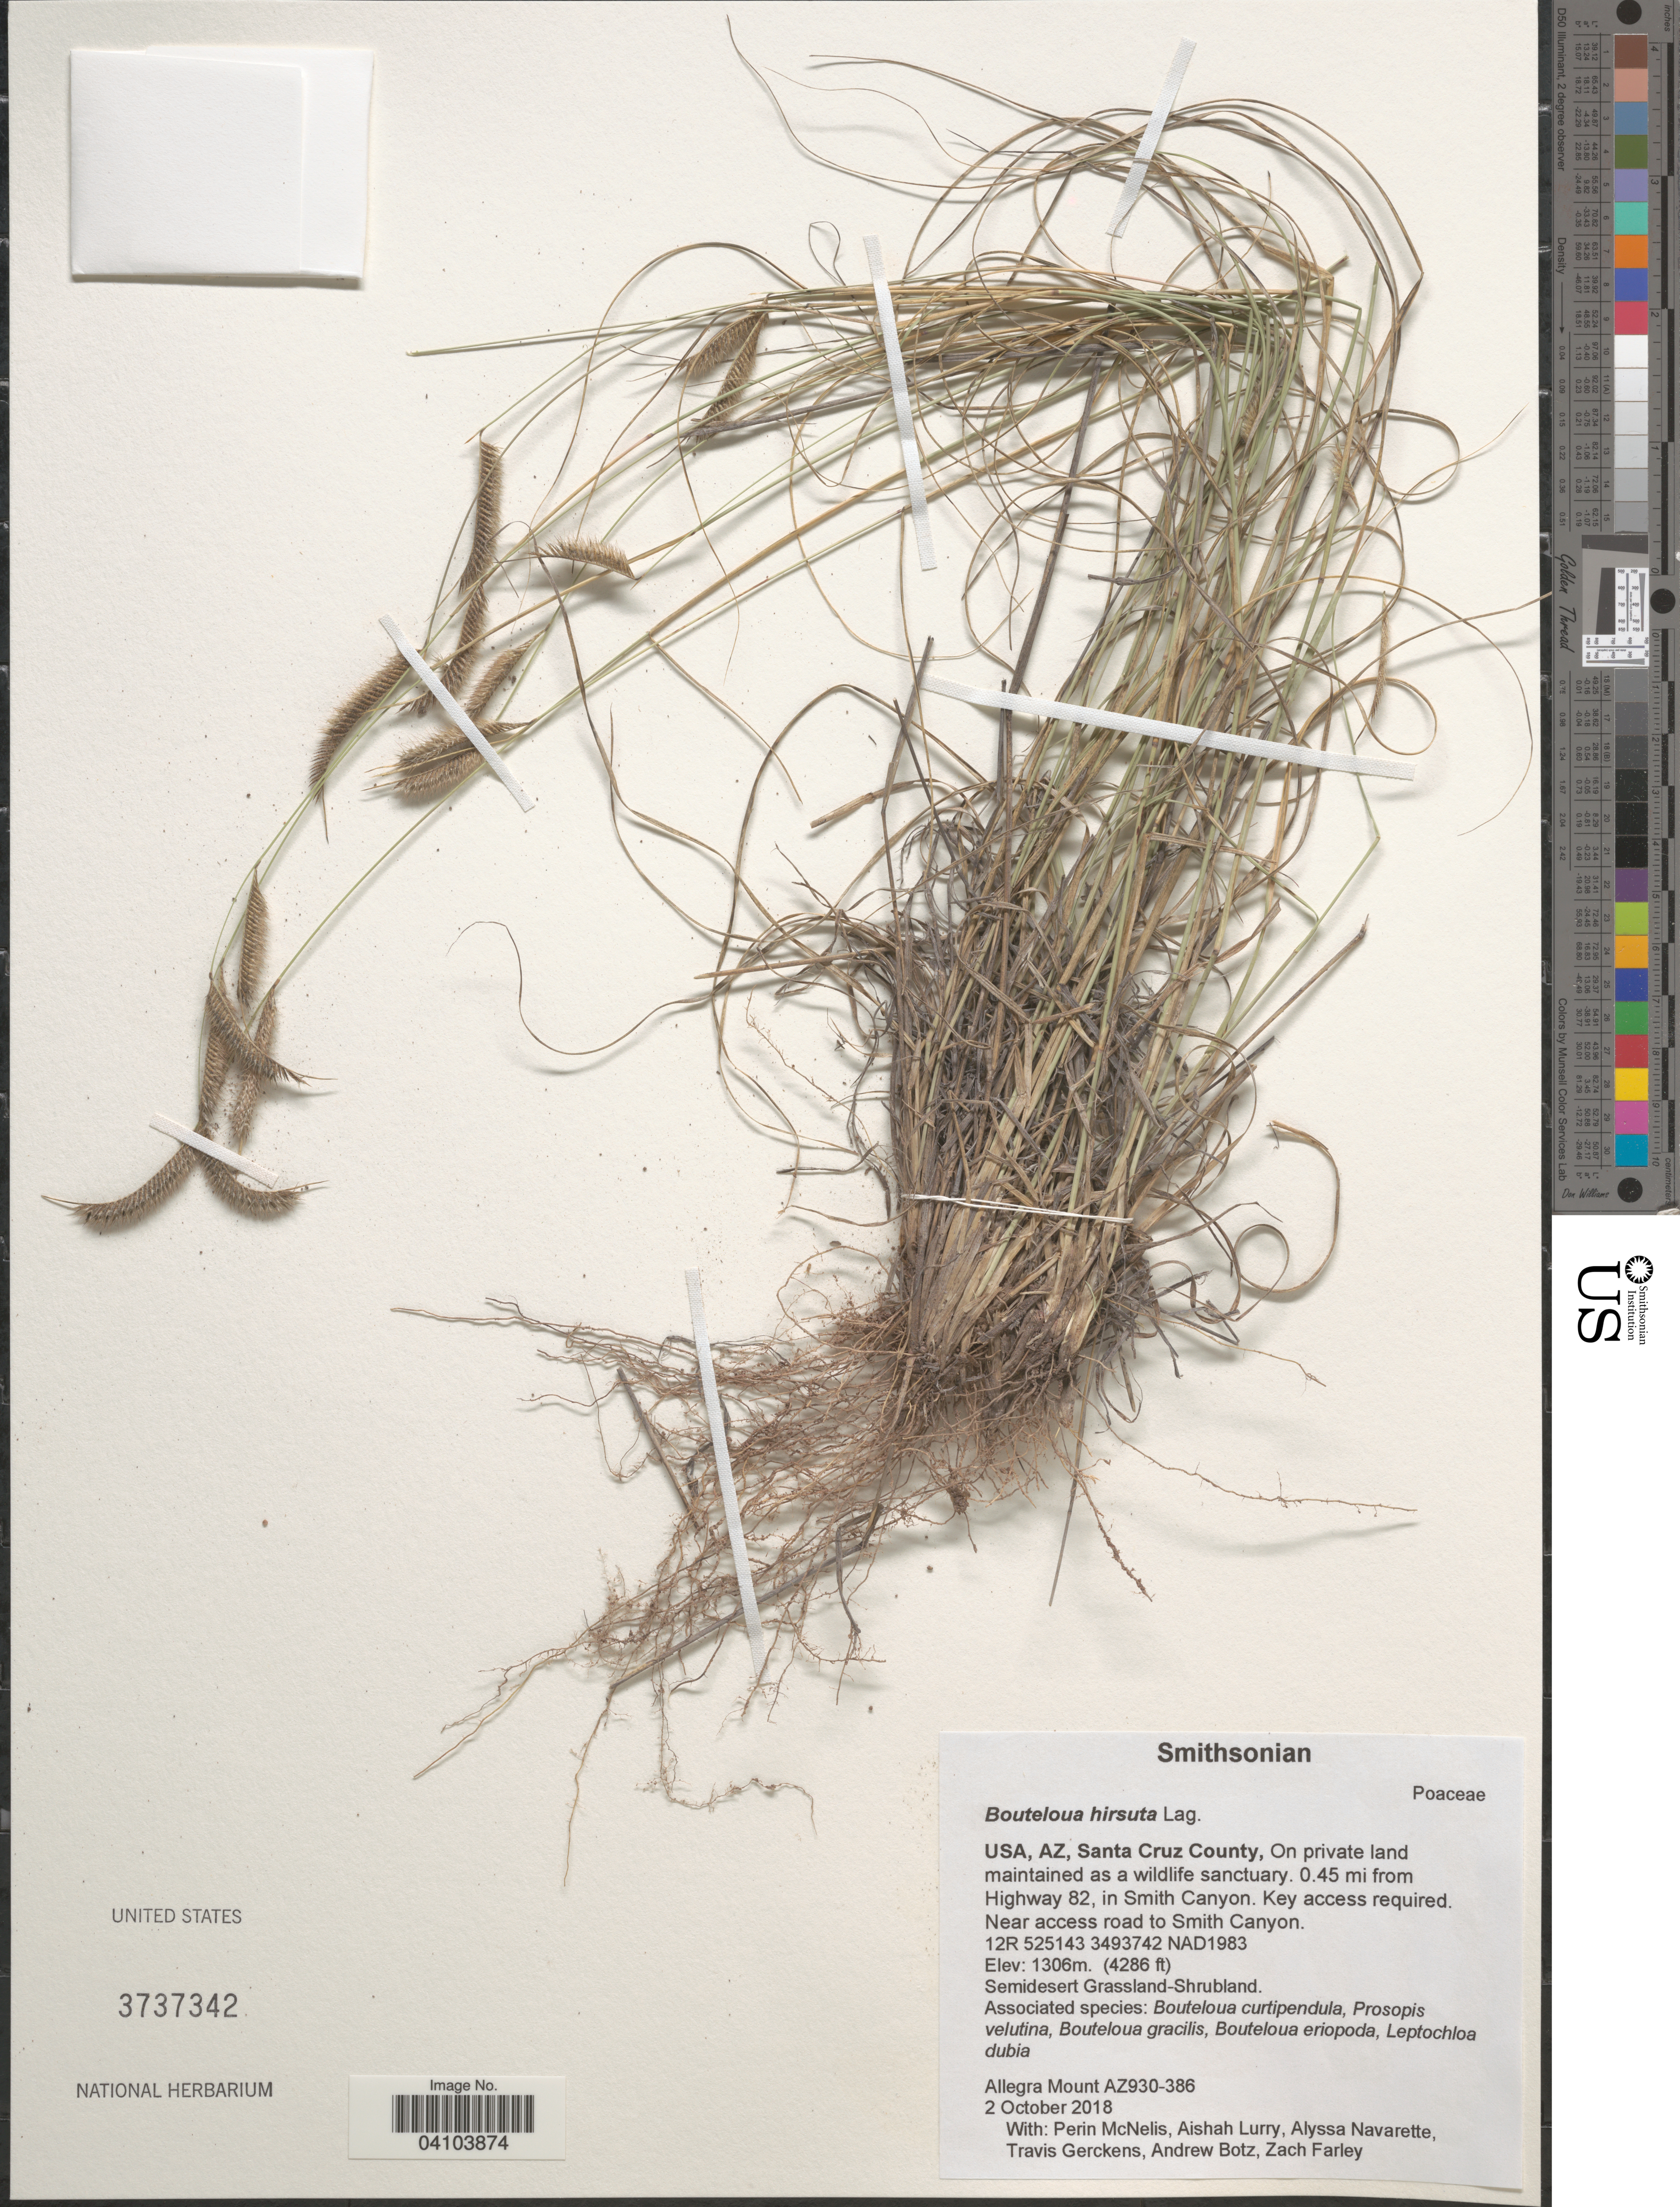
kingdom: Plantae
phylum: Tracheophyta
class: Liliopsida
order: Poales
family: Poaceae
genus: Bouteloua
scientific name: Bouteloua hirsuta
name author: Lag.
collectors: A. Mount, P. McNelis, A. Lurry, A. Navarette & et al.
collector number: AZ930-386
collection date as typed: Transcribed d/m/y: 2/10/2018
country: United States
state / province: Arizona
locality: Santa Cruz County, On private land maintained as a wildlife sanctuary. 0.45 mi from Highway 82, in Smith Canyon. Key access required. Near access road to Smith Canyon. 12R 525143 3493742 NAD1983.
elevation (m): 1306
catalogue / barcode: US 3737342